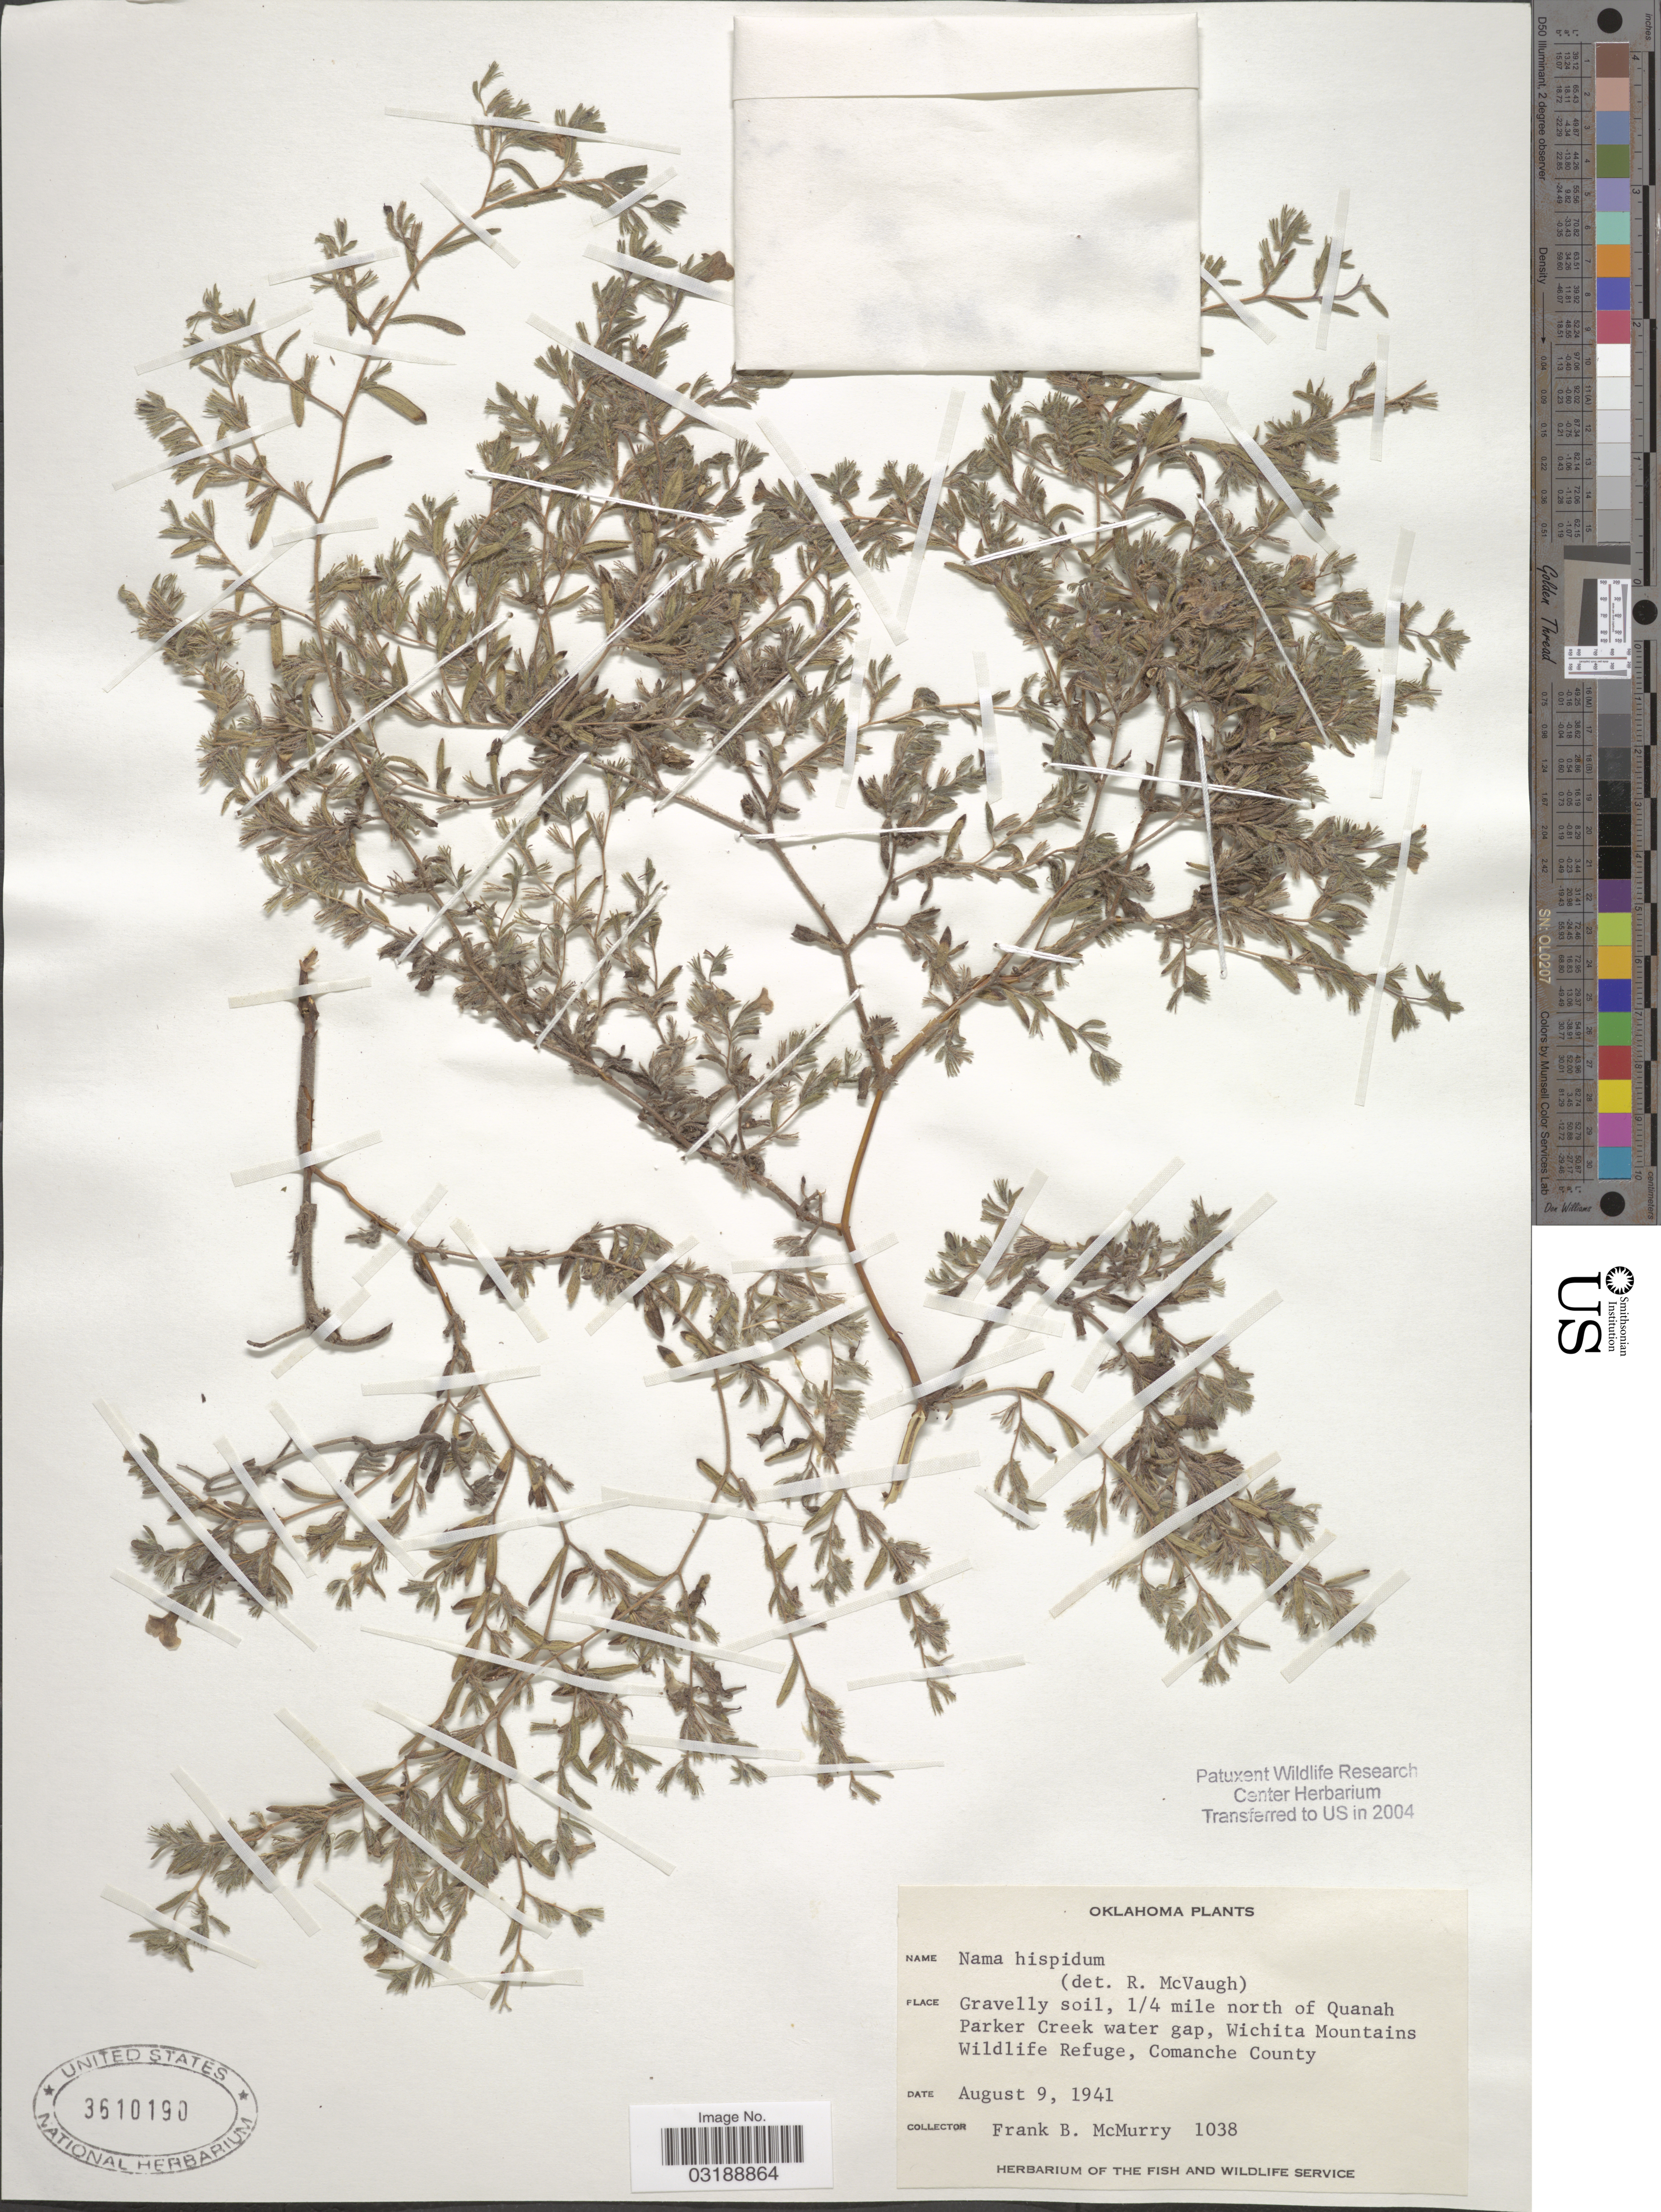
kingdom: Plantae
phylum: Tracheophyta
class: Magnoliopsida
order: Boraginales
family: Namaceae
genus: Nama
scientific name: Nama hispida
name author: A. Gray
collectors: F. B. McMurry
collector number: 1038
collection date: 1941-08-09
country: United States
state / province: Oklahoma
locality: Gravelly soil, 1/4 mile north of Quanah Parker Creek water gap, Wichita Mountains Wildlife Refuge, Comanche County.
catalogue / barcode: US 3610190